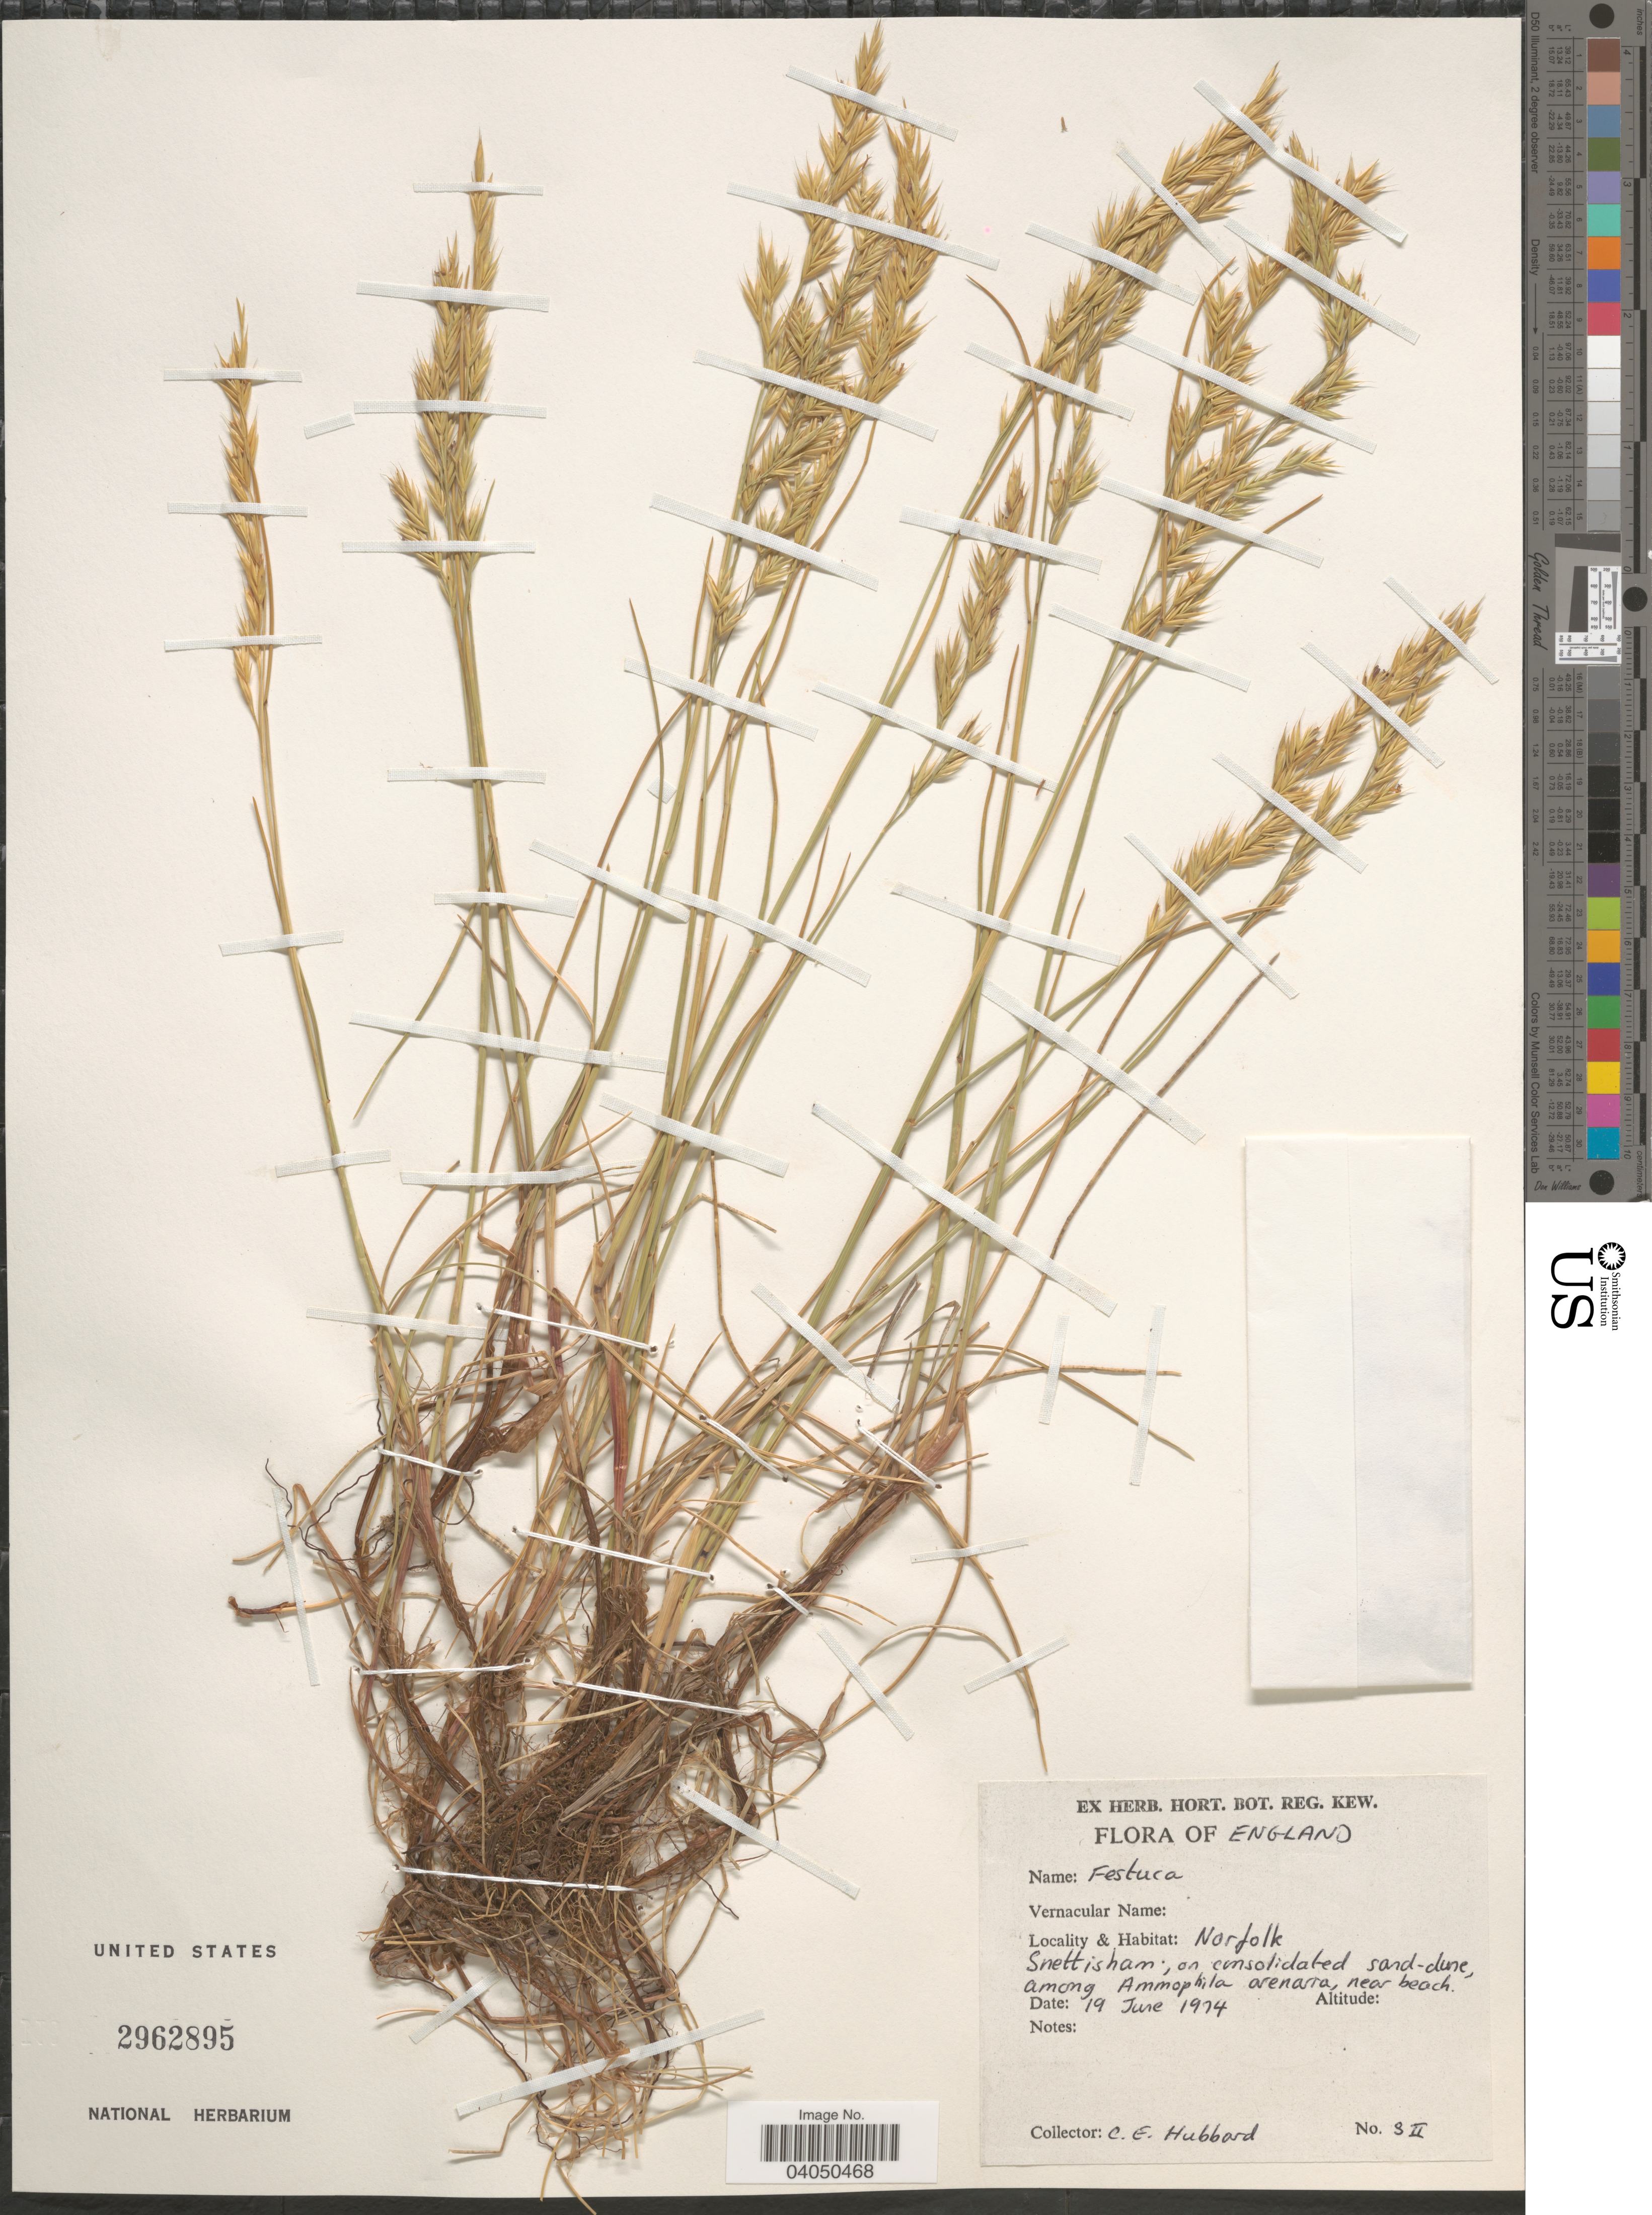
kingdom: Plantae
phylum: Tracheophyta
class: Liliopsida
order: Poales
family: Poaceae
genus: Festuca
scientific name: Festuca sp.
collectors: C. E. Hubbard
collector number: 3 II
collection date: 1974-06-19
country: United Kingdom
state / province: England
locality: Norfolk. Snettisham.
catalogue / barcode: US 2962895